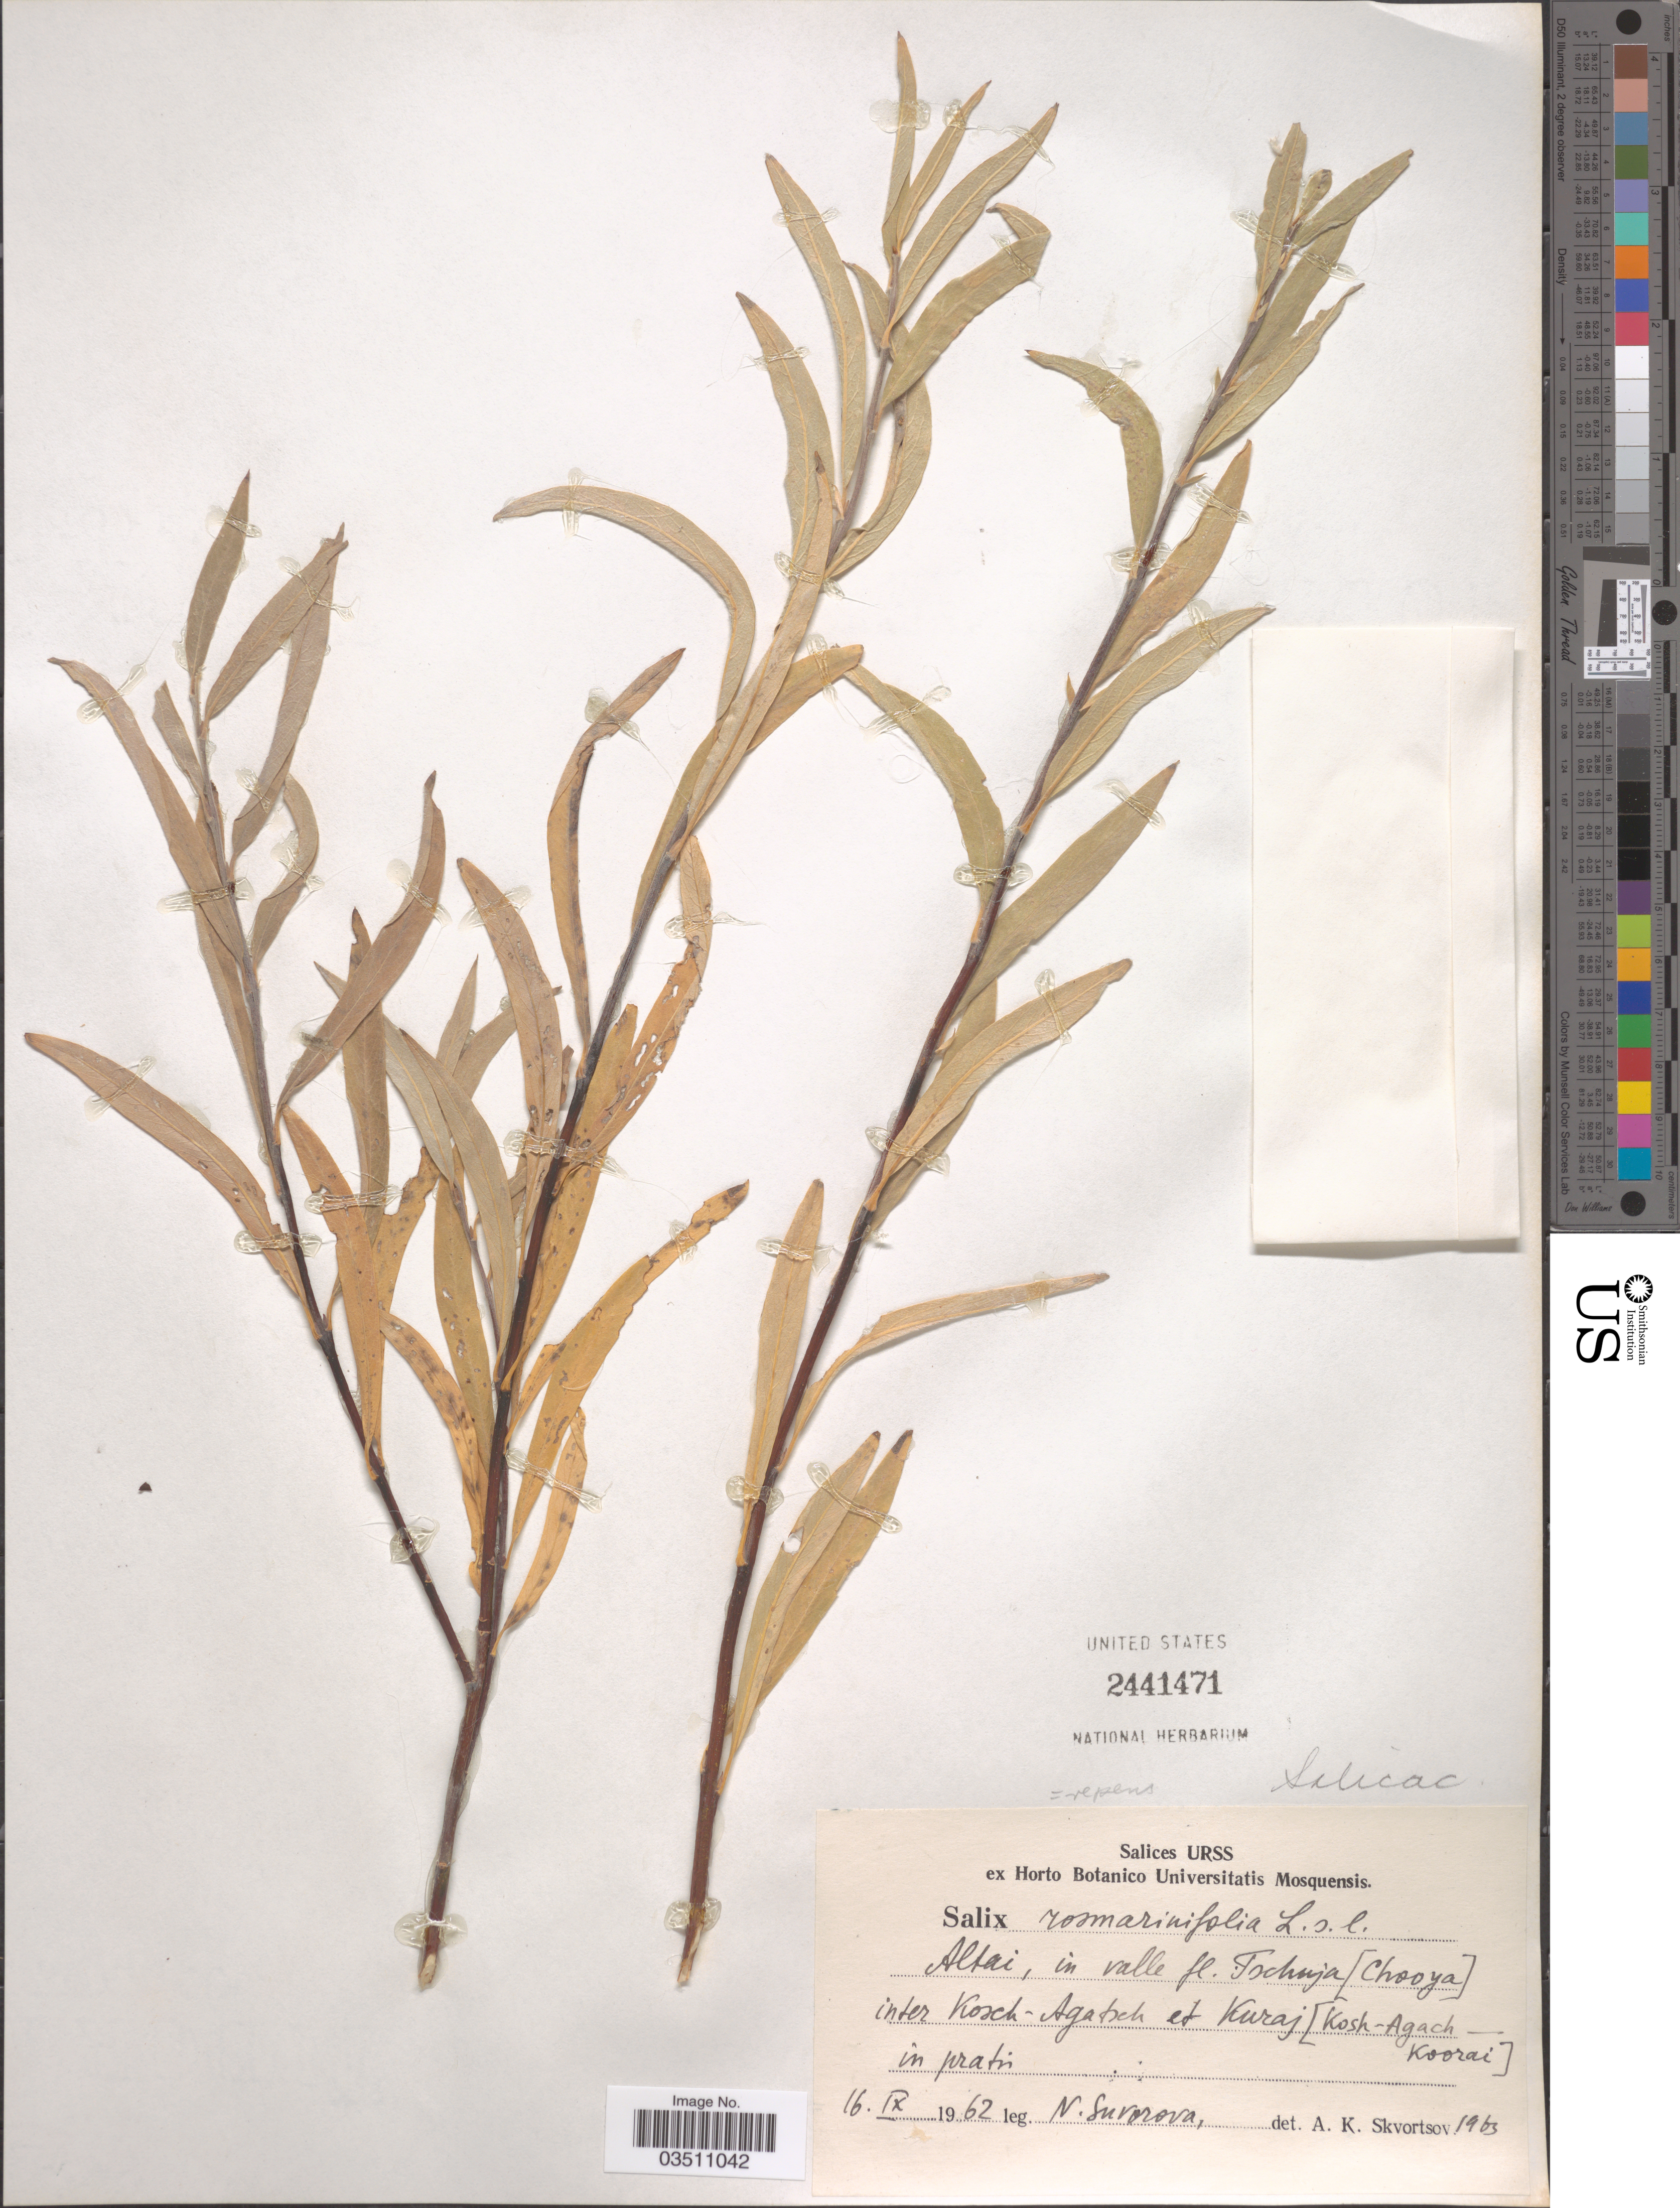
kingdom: Plantae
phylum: Tracheophyta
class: Magnoliopsida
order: Malpighiales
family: Salicaceae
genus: Salix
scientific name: Salix repens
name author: L.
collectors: N. Suvorova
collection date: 1962-09-16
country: Russian Federation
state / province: Altai Republic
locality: Altai, in valle fl. Tschuja [Chooya] inter Kosch-Agatsch et Kuraj [Kosh-Agach-Koorai].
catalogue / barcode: US 2441471